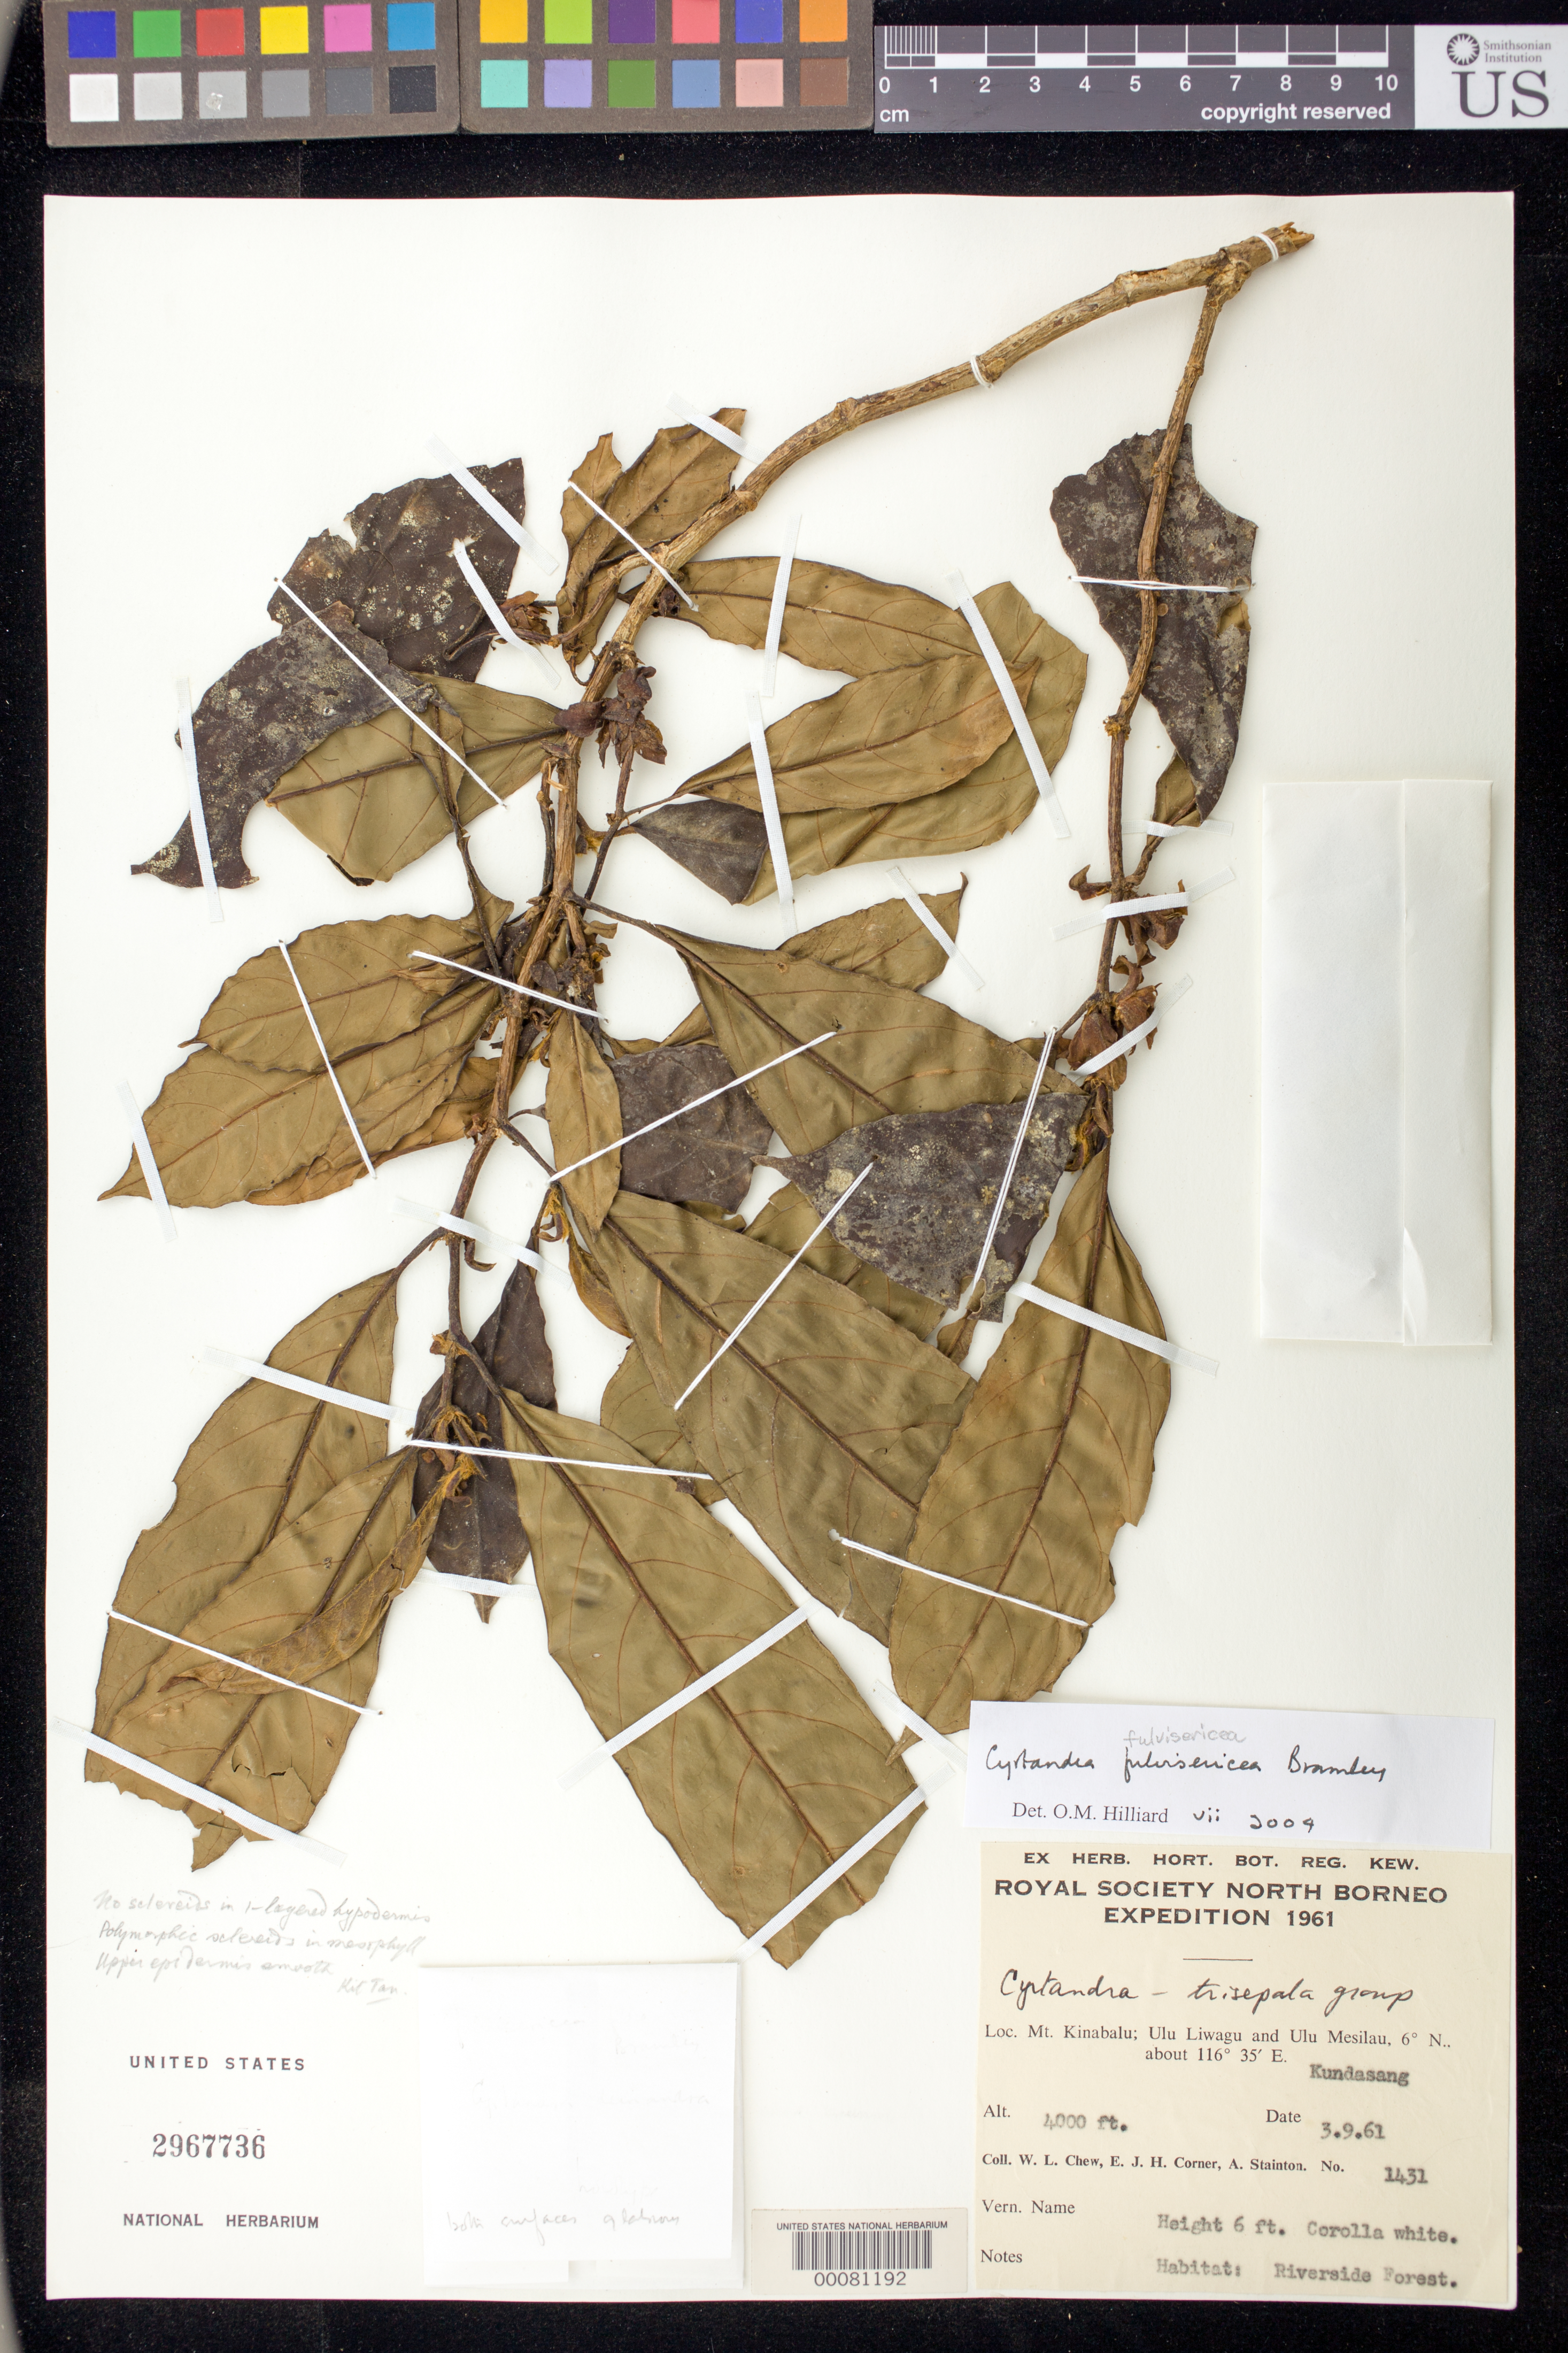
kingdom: Plantae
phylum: Tracheophyta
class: Magnoliopsida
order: Lamiales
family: Gesneriaceae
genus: Cyrtandra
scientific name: Cyrtandra fulvisericea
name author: Bramley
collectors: W. Chew, E. Corner & A. Stainton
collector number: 1431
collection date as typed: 1961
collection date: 1991-03-09 or 1991-09-03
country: Malaysia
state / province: Sabah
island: Borneo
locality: Mt Kinabalu, Ulu Liwagu and Ulu Mesilau, Kundasang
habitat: Riverside forest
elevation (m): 1219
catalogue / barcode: US 2967736